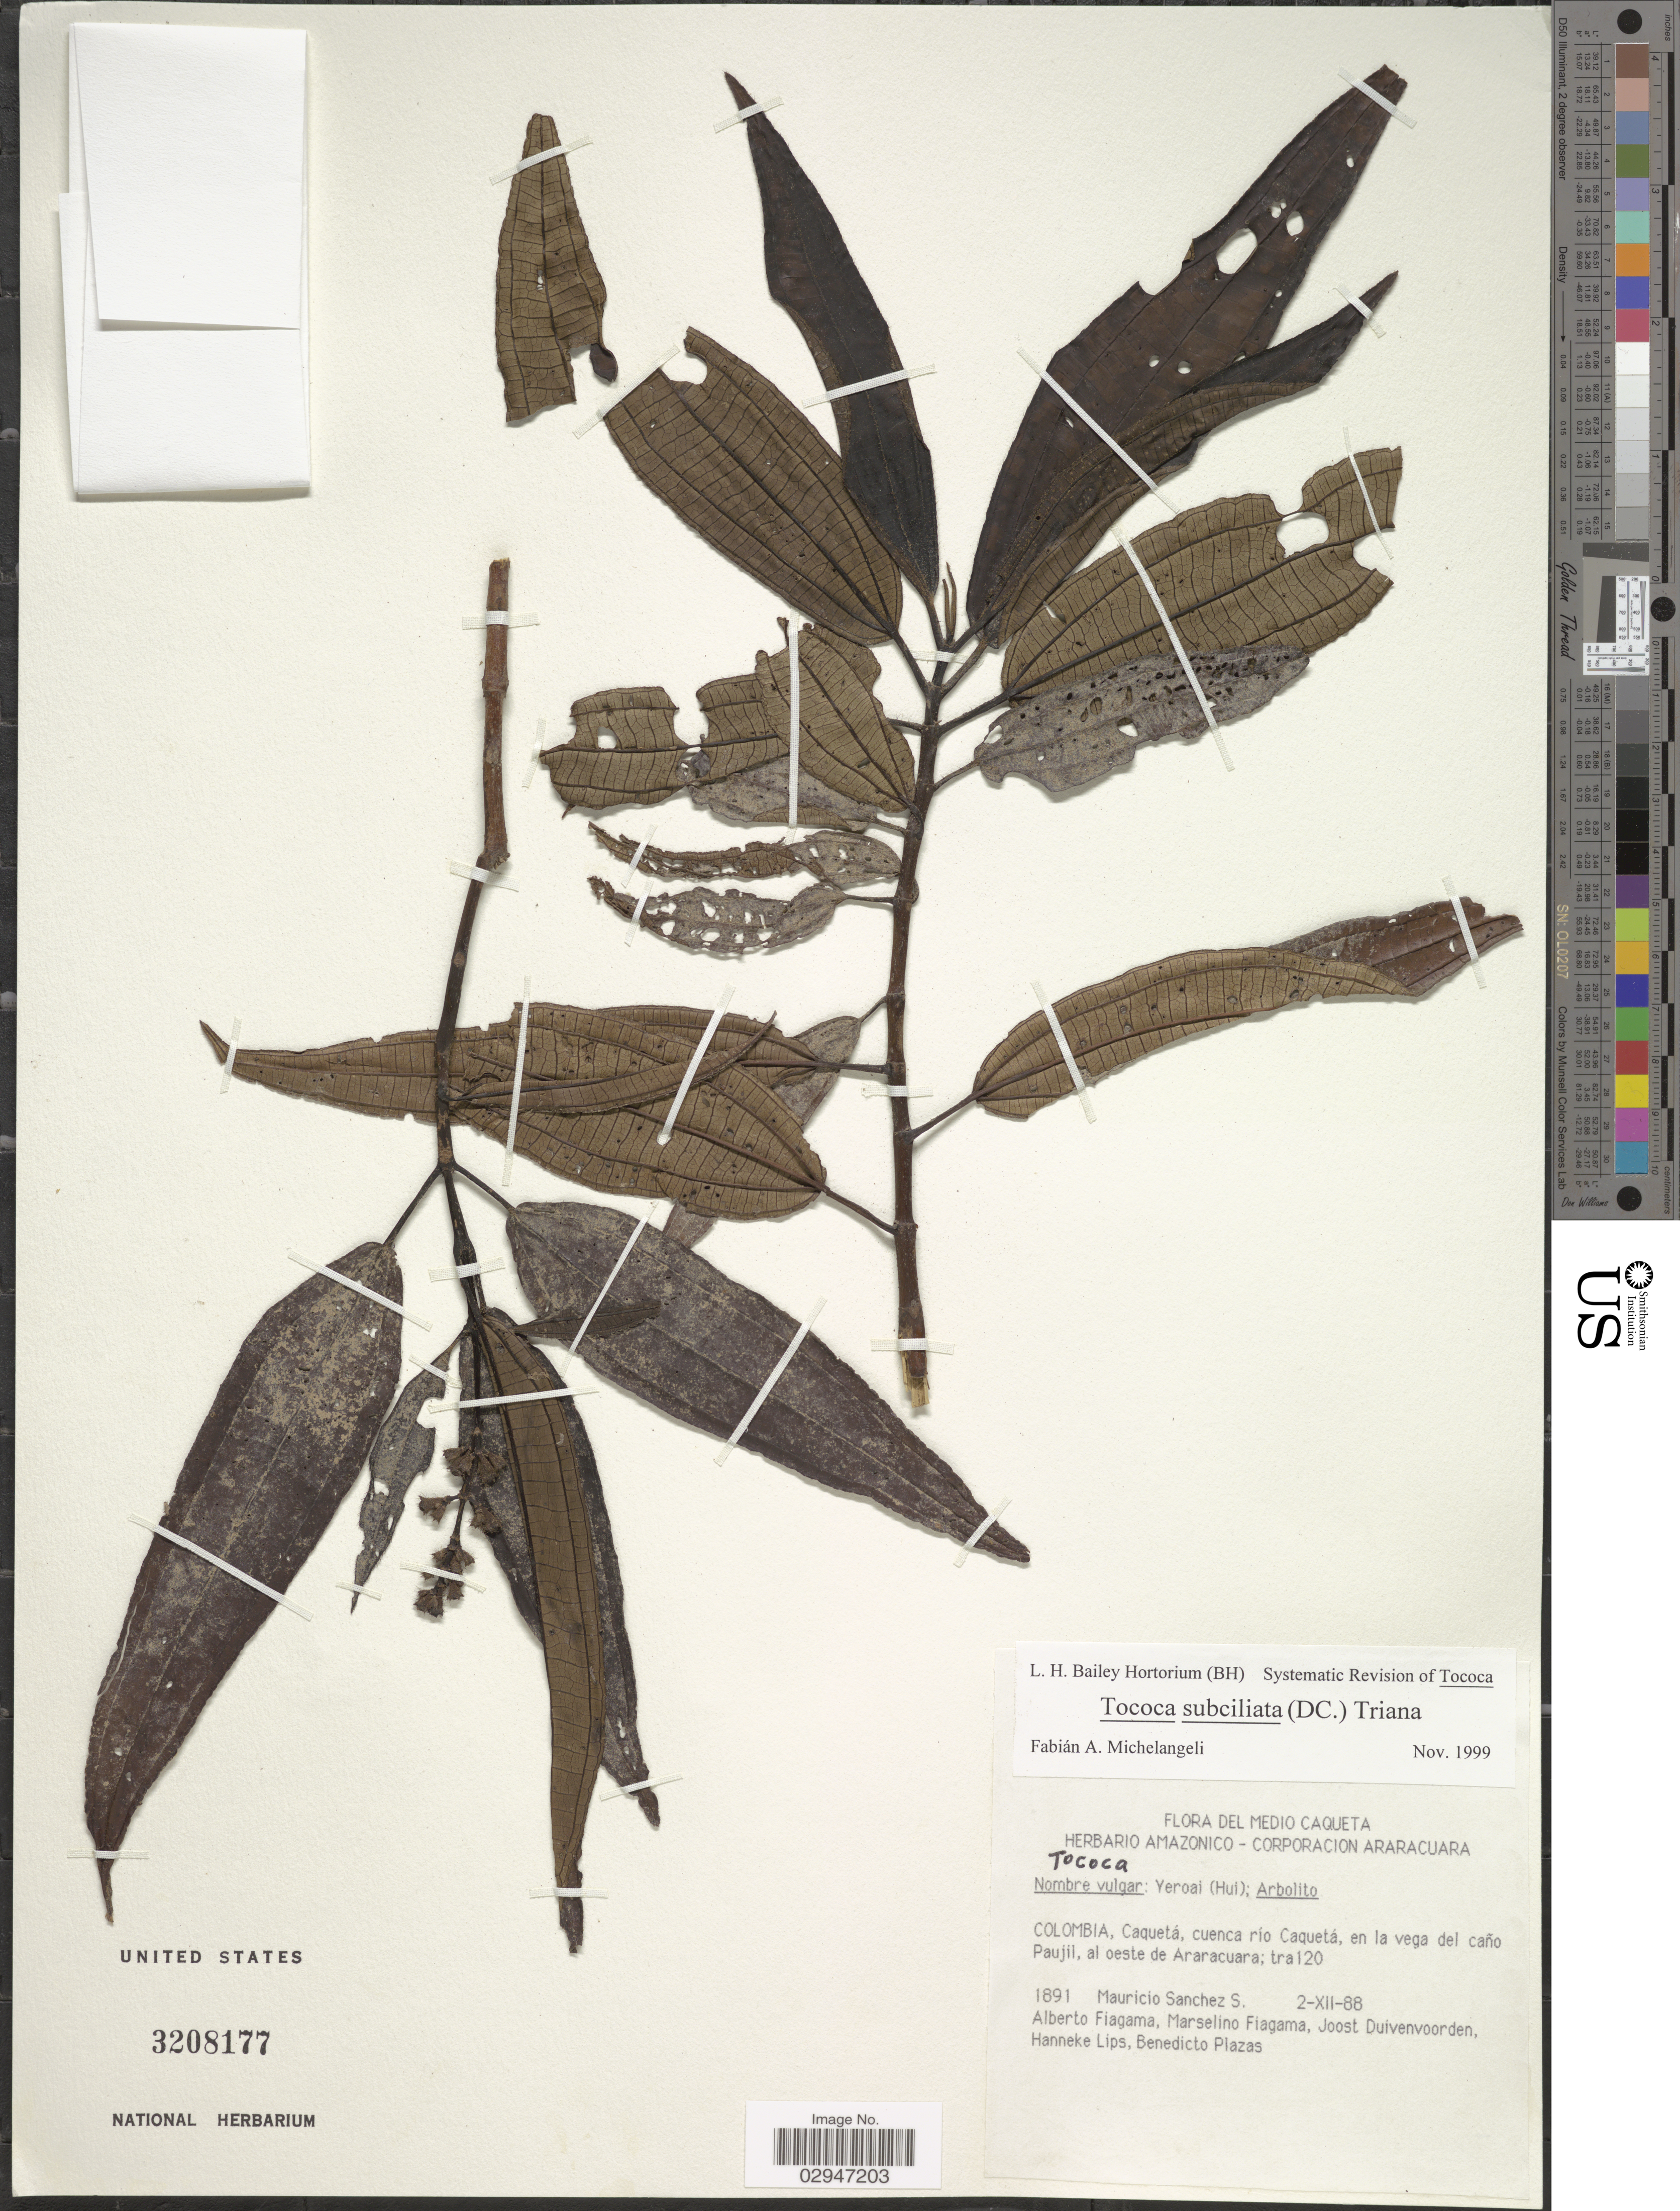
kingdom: Plantae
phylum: Tracheophyta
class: Magnoliopsida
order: Myrtales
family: Melastomataceae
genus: Tococa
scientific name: Tococa subciliata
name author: (DC.) Triana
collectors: M. Sanchez, A. Fiagama, M. Fiagama, J. Duivenvoorden & et al.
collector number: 1891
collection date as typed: Transcribed d/m/y: 2/12/88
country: Colombia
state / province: Caquetá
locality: Medio Caqueta. Cuenca río Caquetá, en la vega del caño Paujil, al oeste de Araracuara.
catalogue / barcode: US 3208177